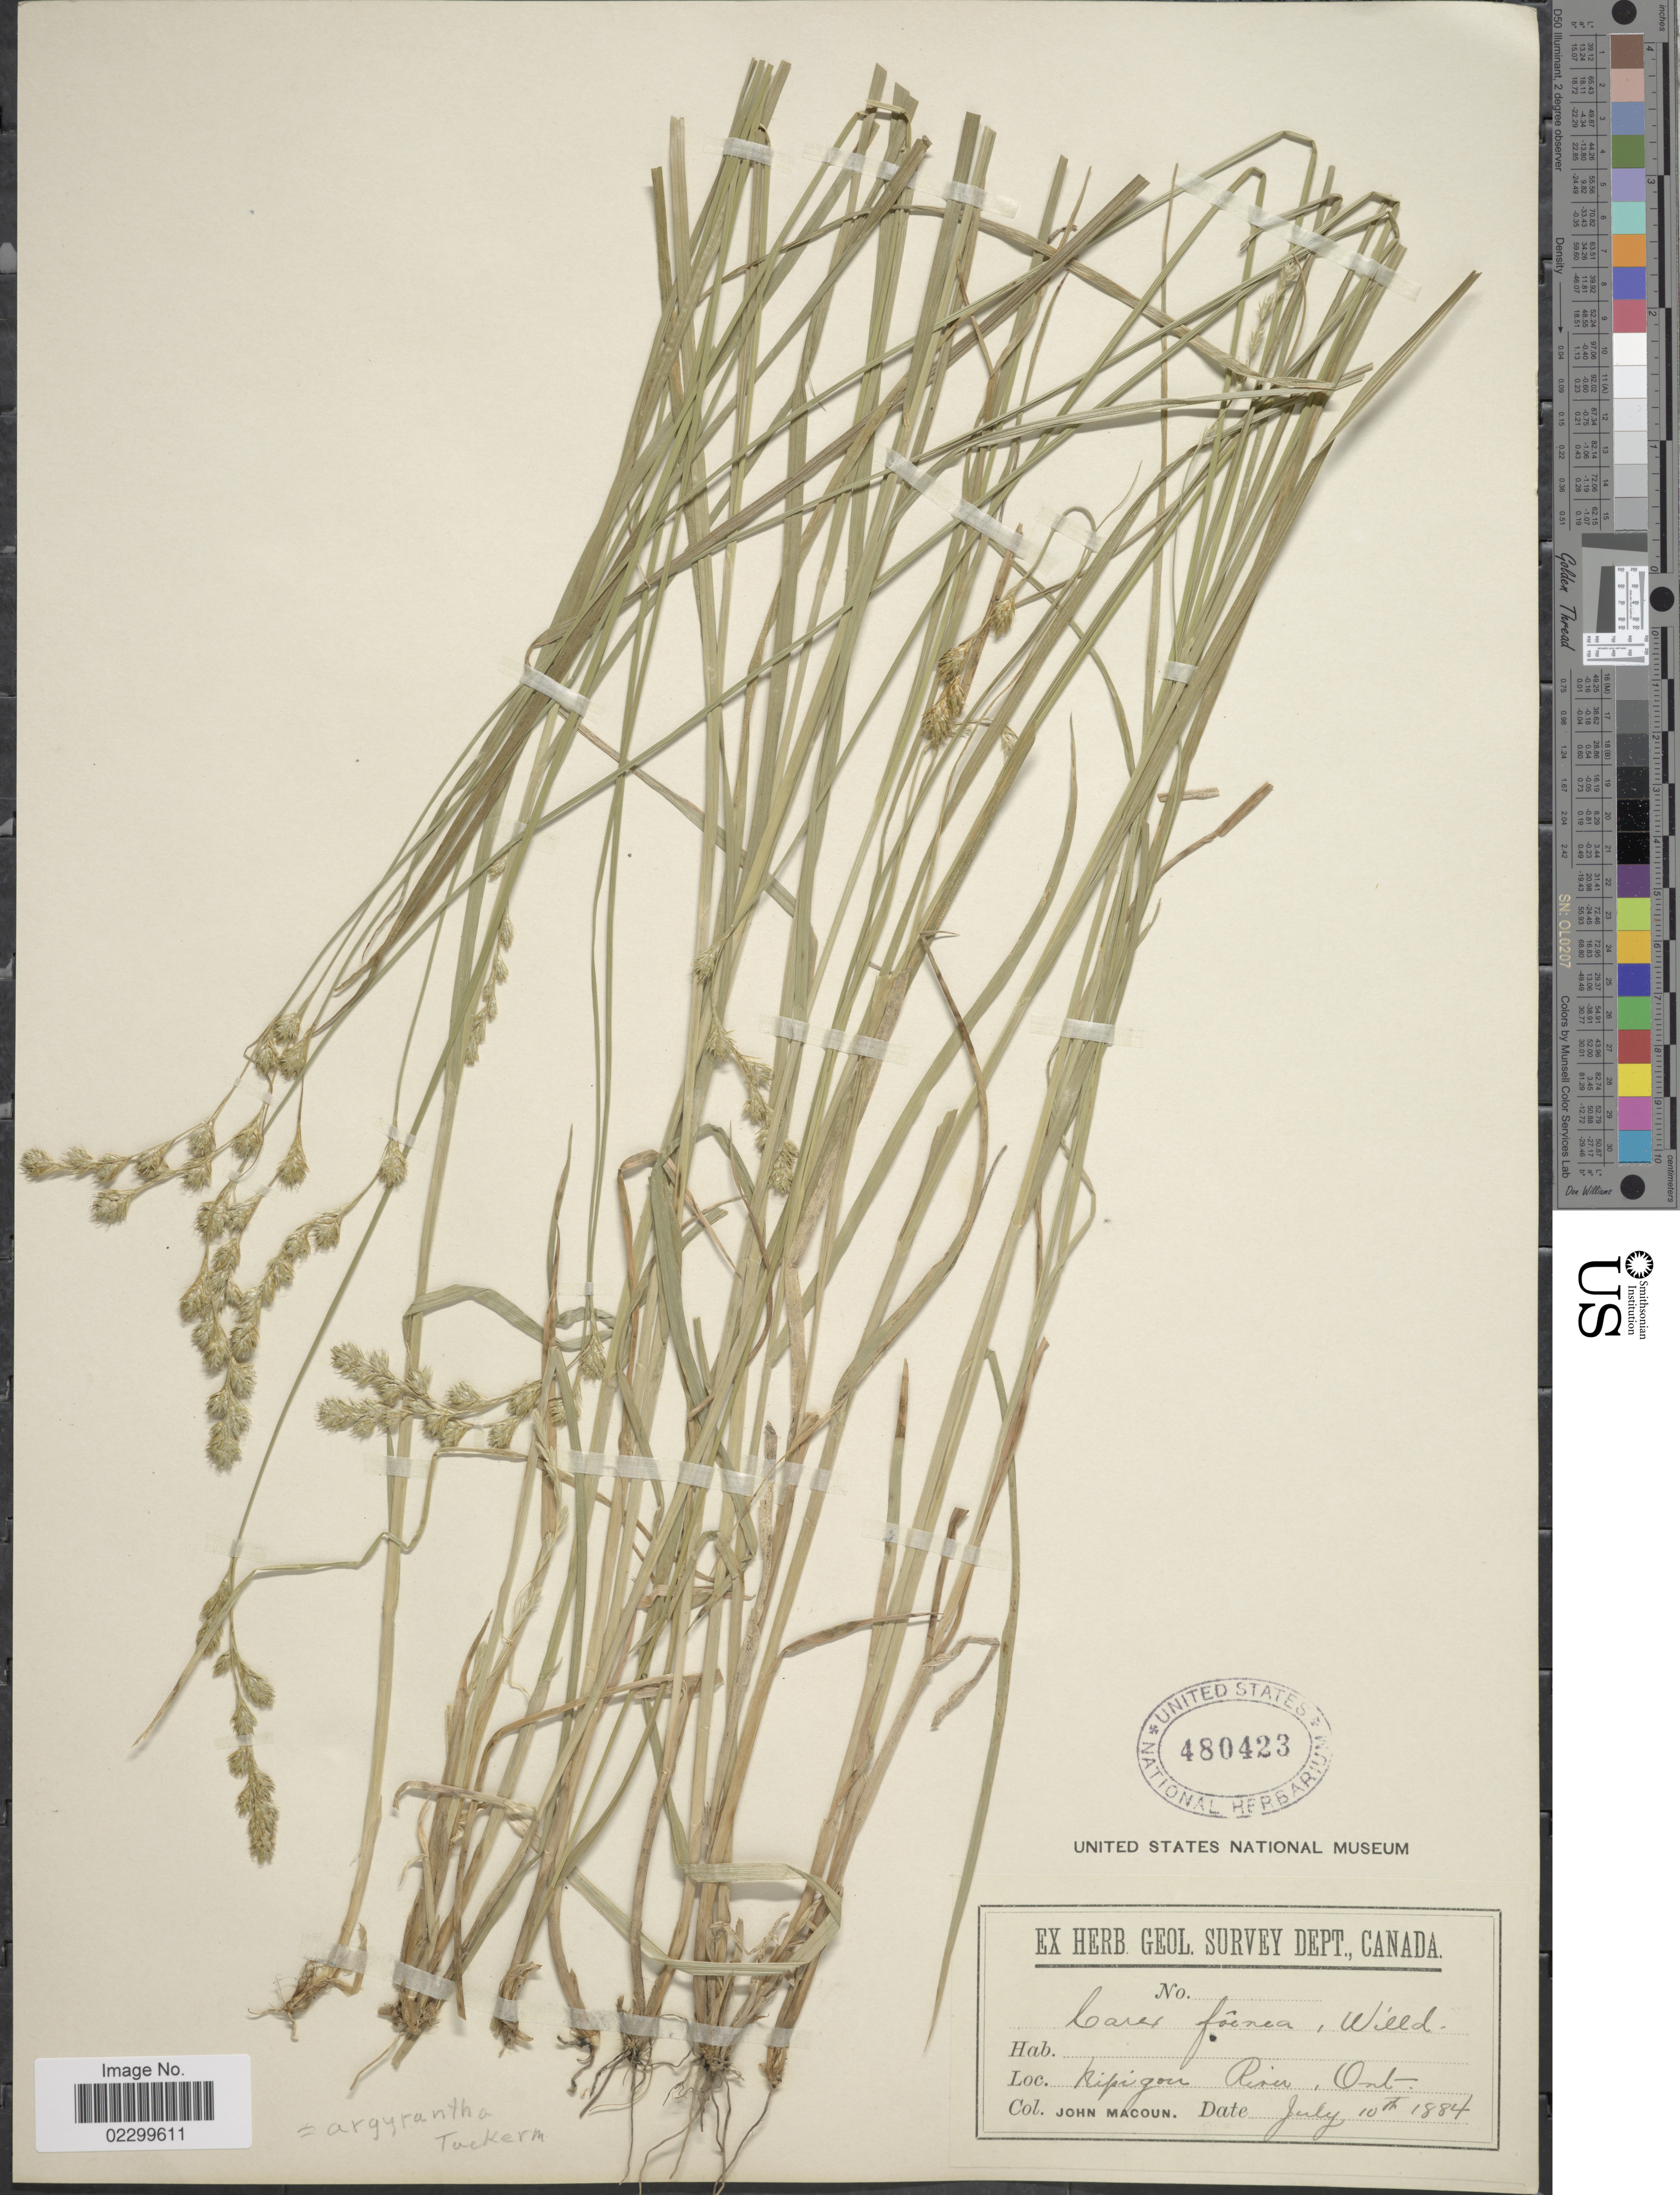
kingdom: Plantae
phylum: Tracheophyta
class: Liliopsida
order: Poales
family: Cyperaceae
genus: Carex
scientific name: Carex argyrantha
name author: Tuck. ex Boott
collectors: J. Macoun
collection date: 1884-07-10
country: Canada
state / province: Ontario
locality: Nipigon River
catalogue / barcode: US 480423